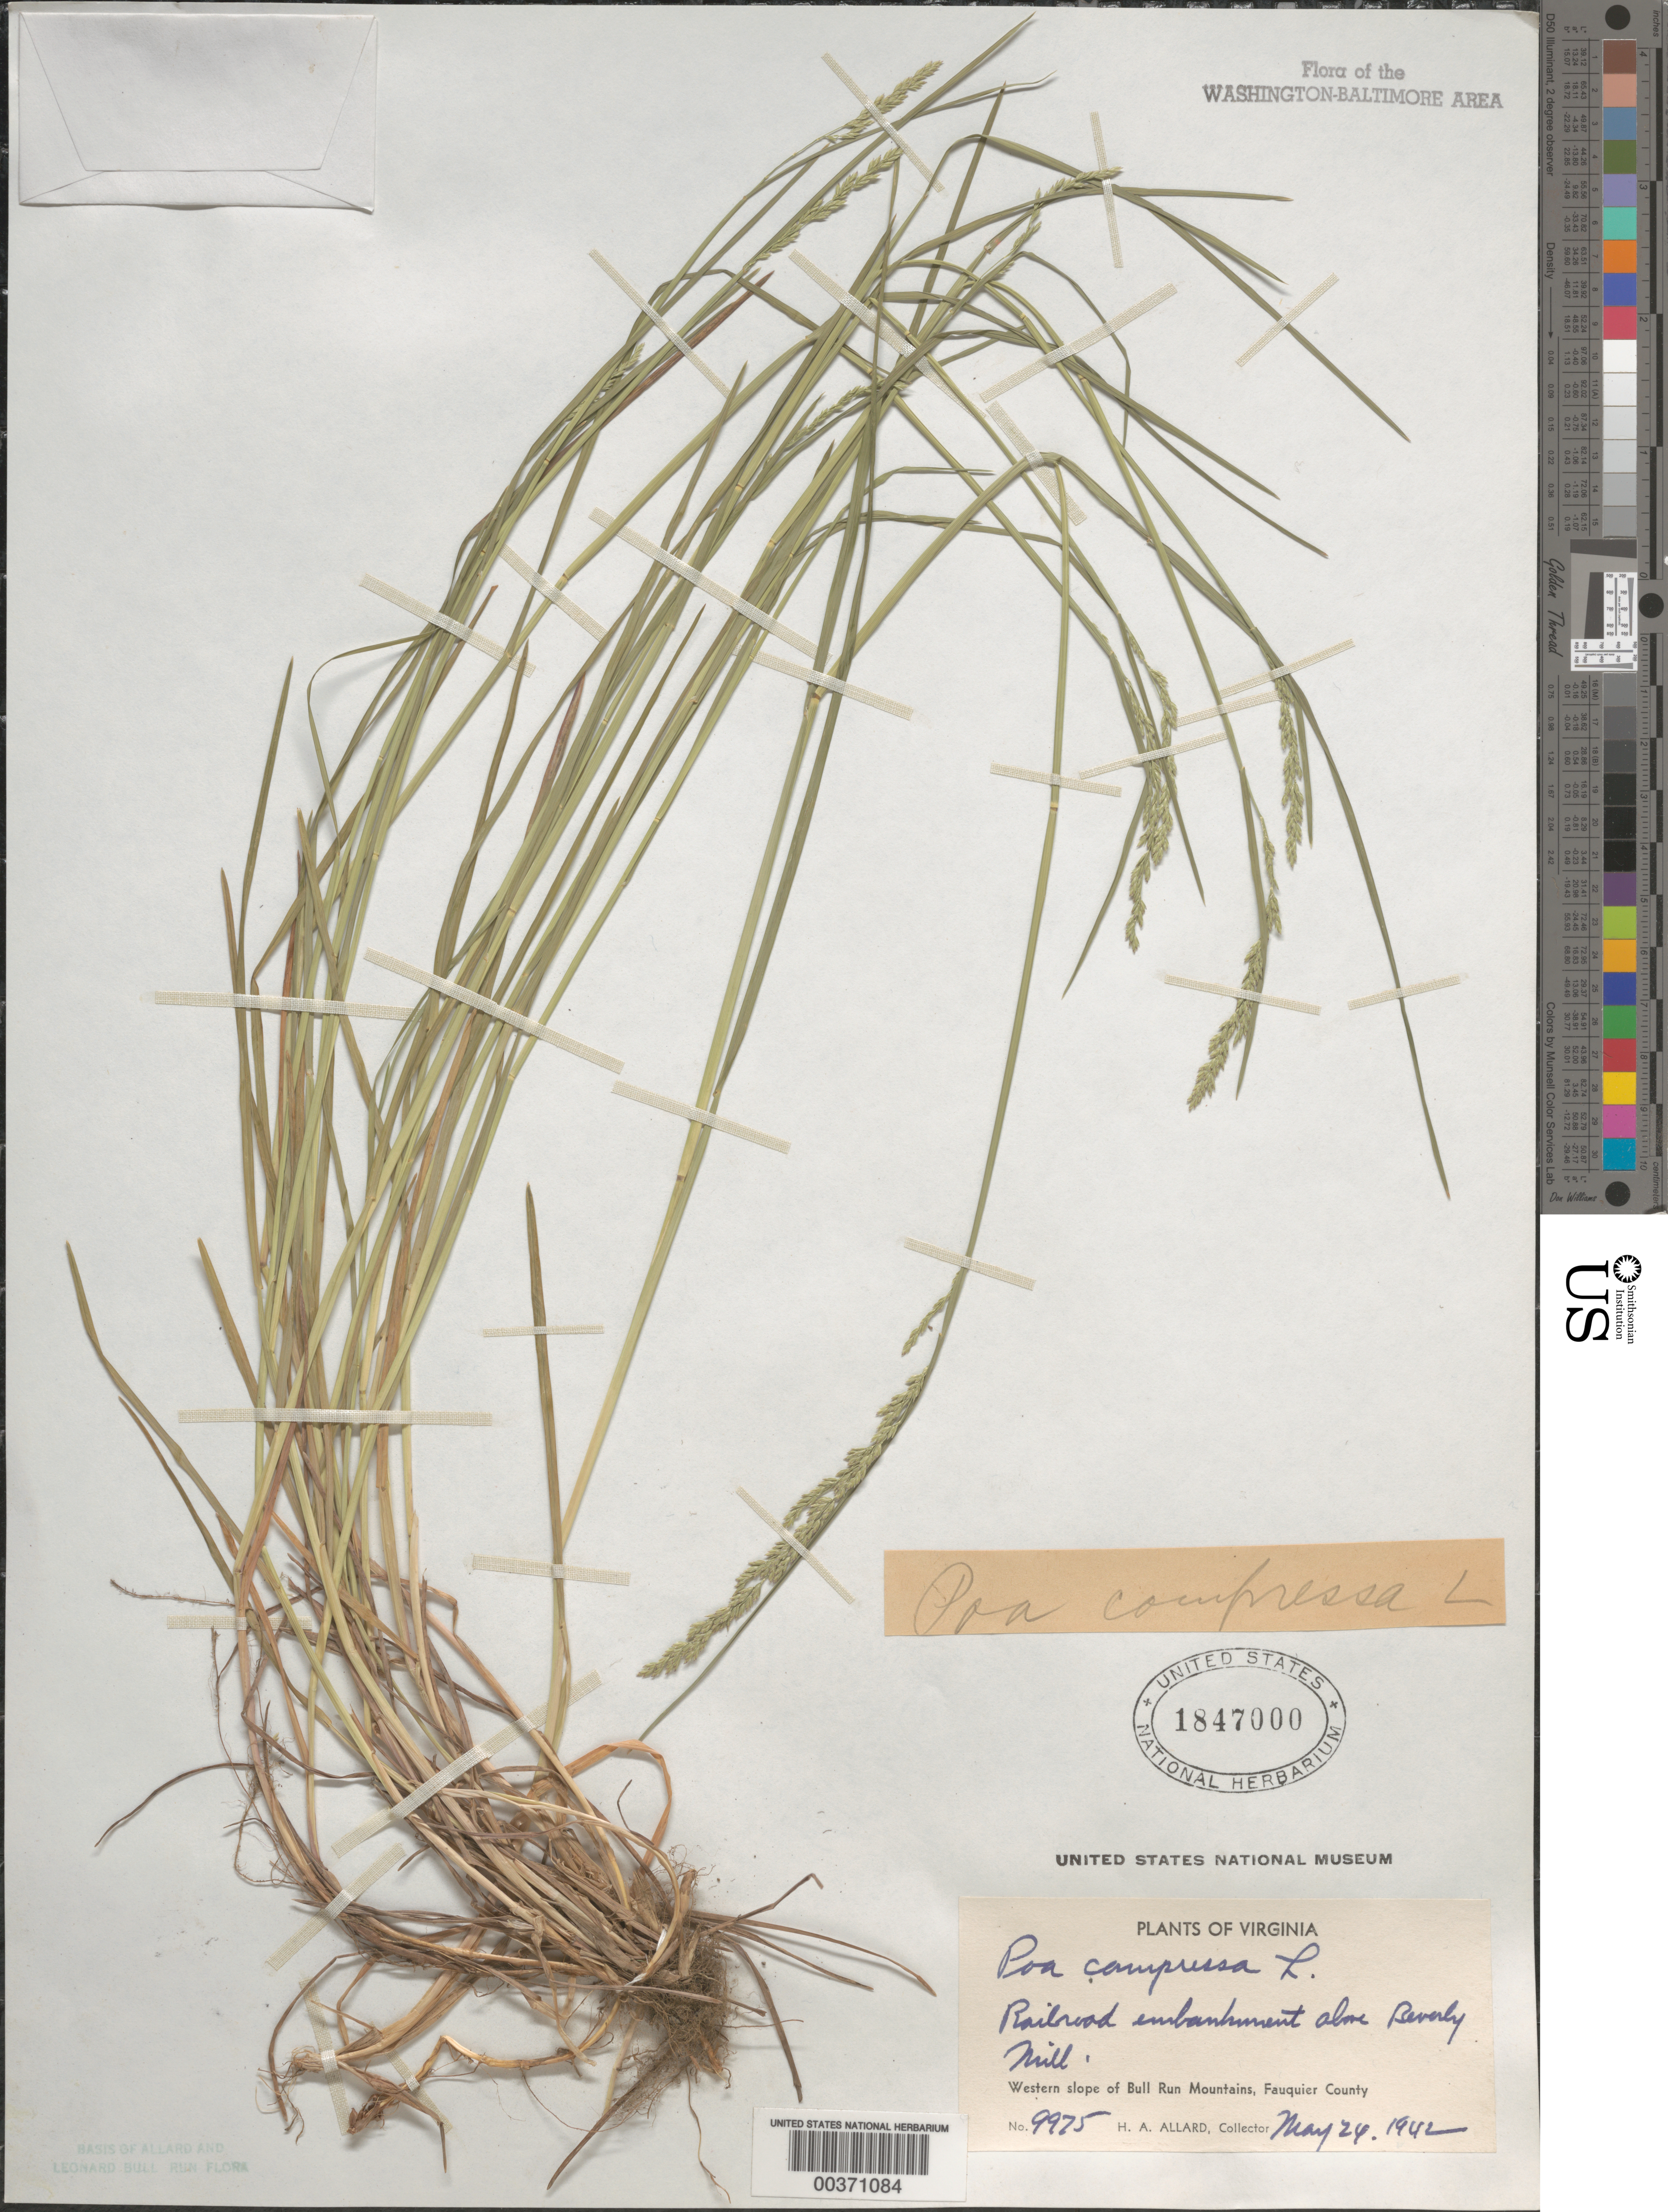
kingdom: Plantae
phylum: Tracheophyta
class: Liliopsida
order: Poales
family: Poaceae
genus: Poa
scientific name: Poa compressa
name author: L.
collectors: H. A. Allard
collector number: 9975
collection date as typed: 24 May 1942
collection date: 1942-05-24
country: United States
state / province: Virginia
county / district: Fauquier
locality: Above Beverley Mill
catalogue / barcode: US 1847000